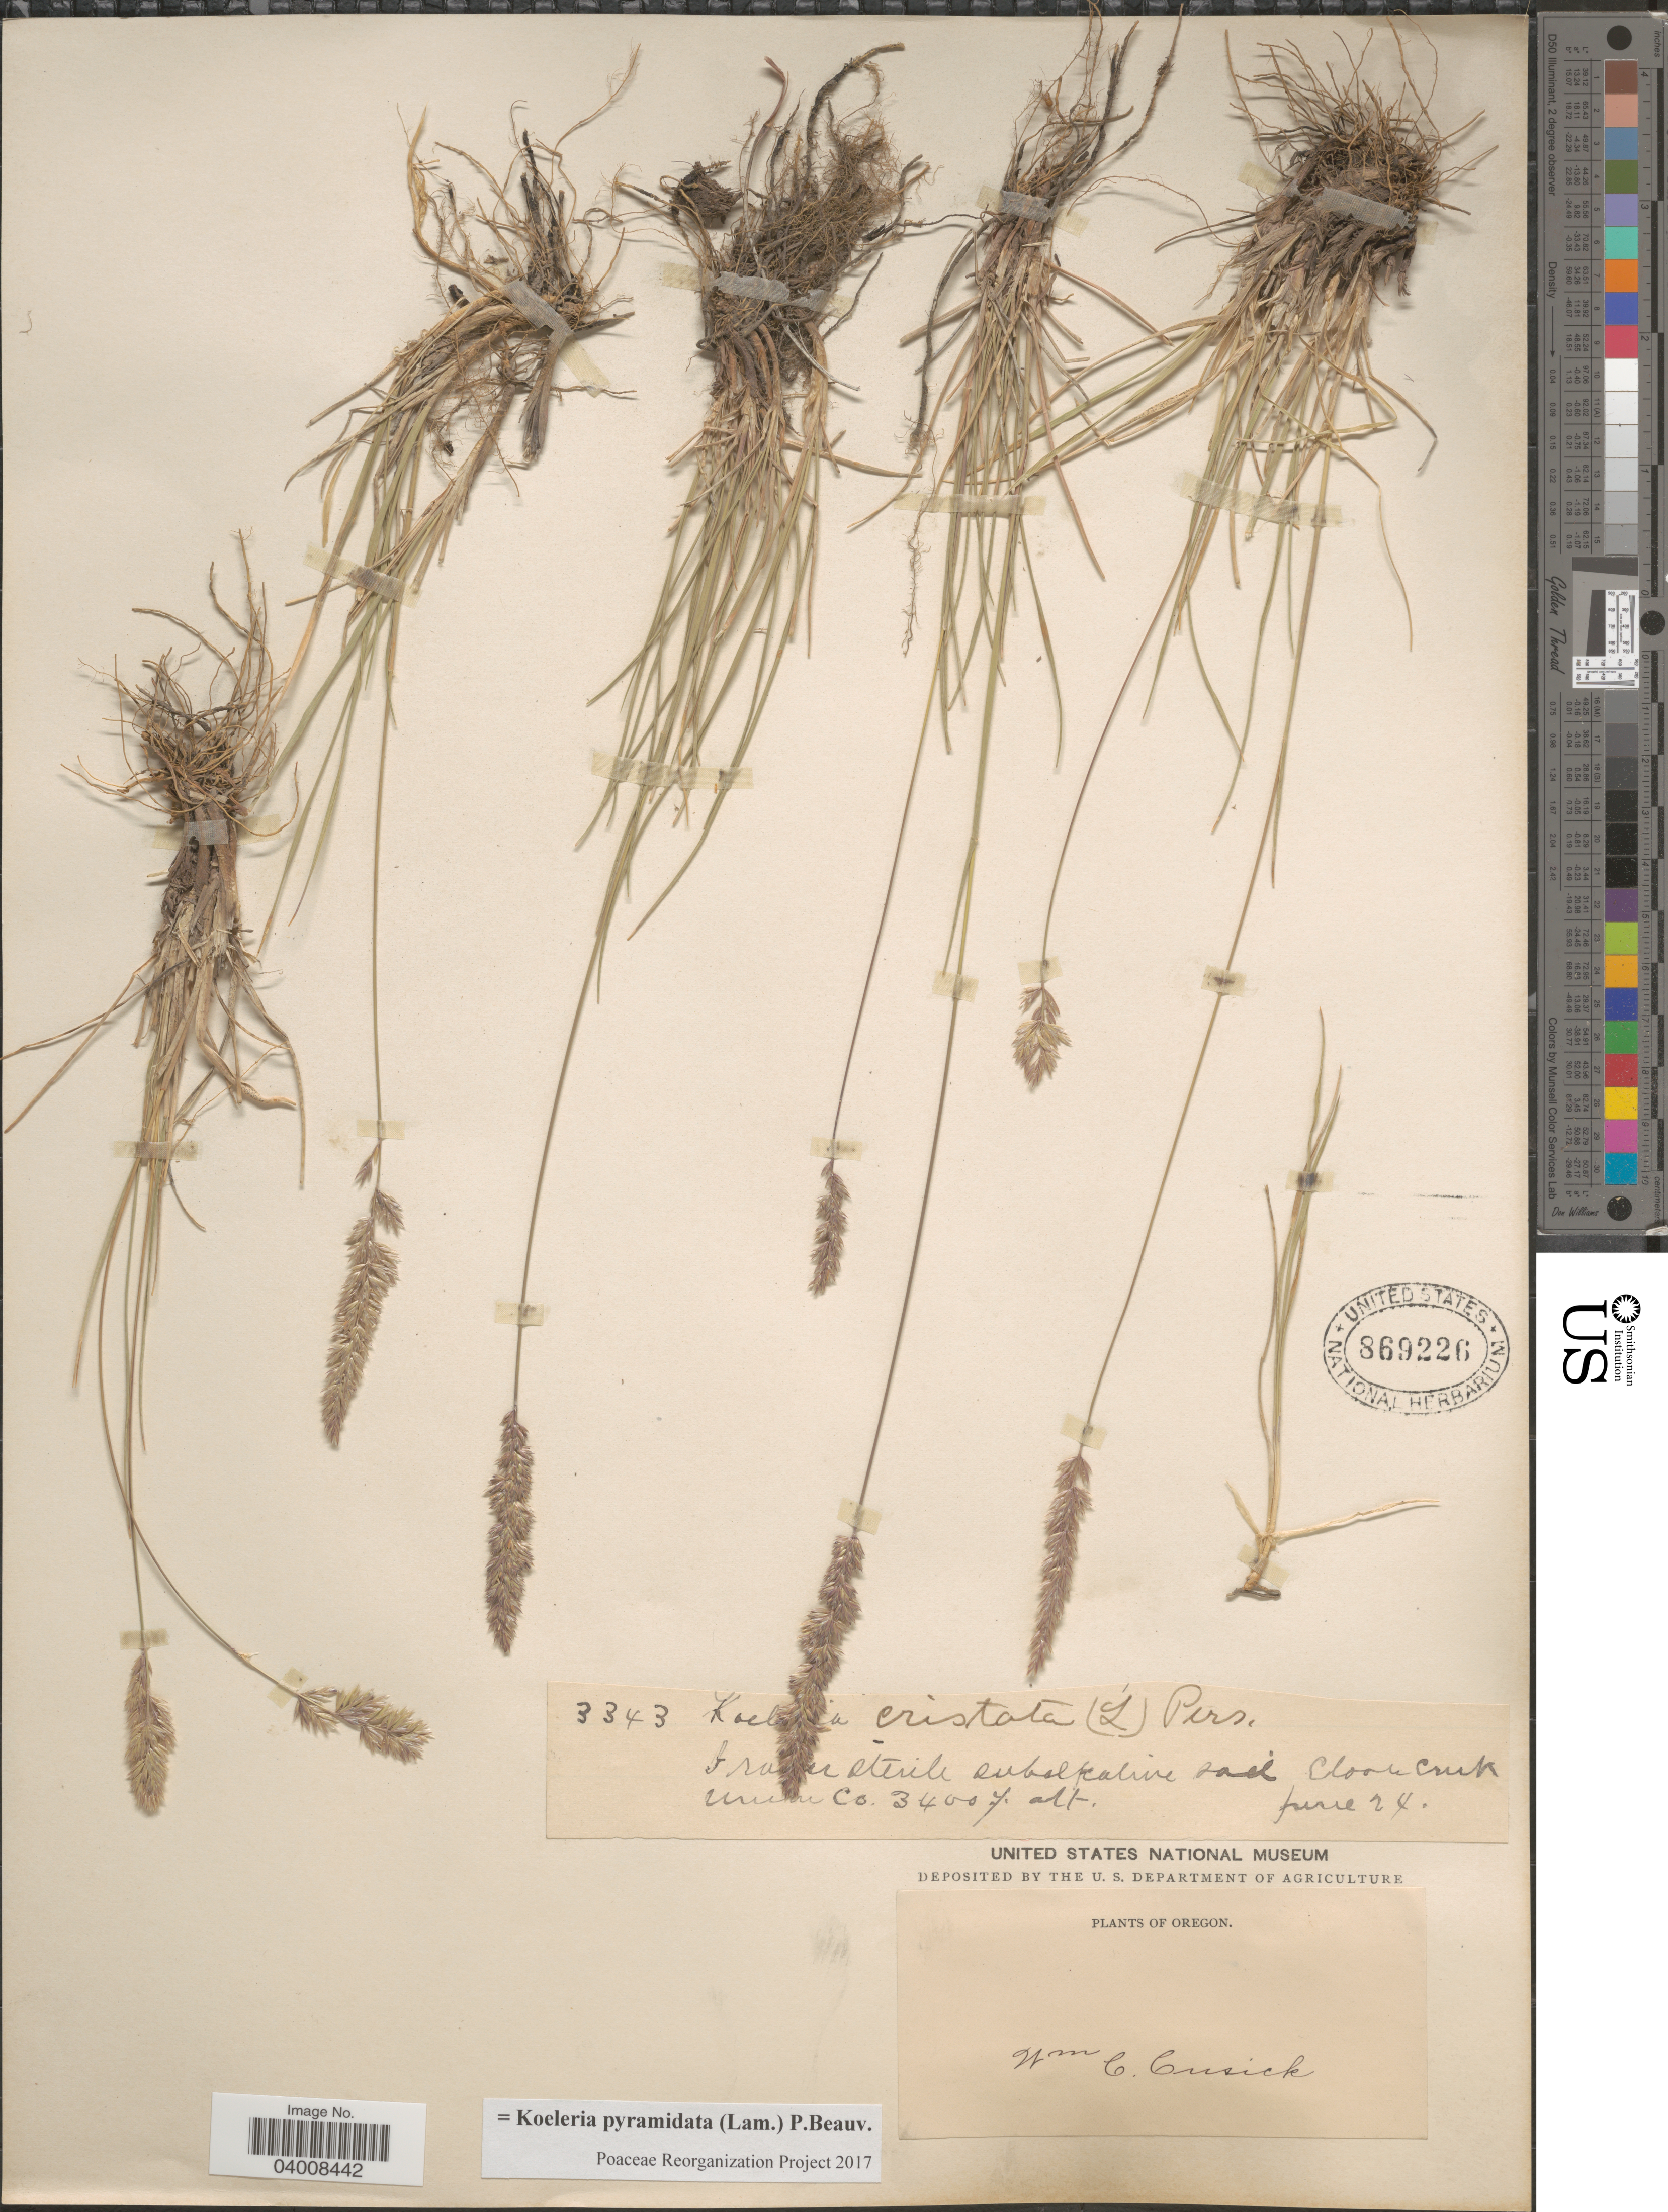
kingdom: Plantae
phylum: Tracheophyta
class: Liliopsida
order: Poales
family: Poaceae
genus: Koeleria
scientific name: Koeleria pyramidata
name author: (Lam.) P. Beauv.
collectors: W. C. Cusick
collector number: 3343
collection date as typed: Transcribed d/m/y: /6/24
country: United States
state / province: Oregon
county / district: Union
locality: Clark Creek. Union Co.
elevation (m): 1036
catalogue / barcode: US 869226